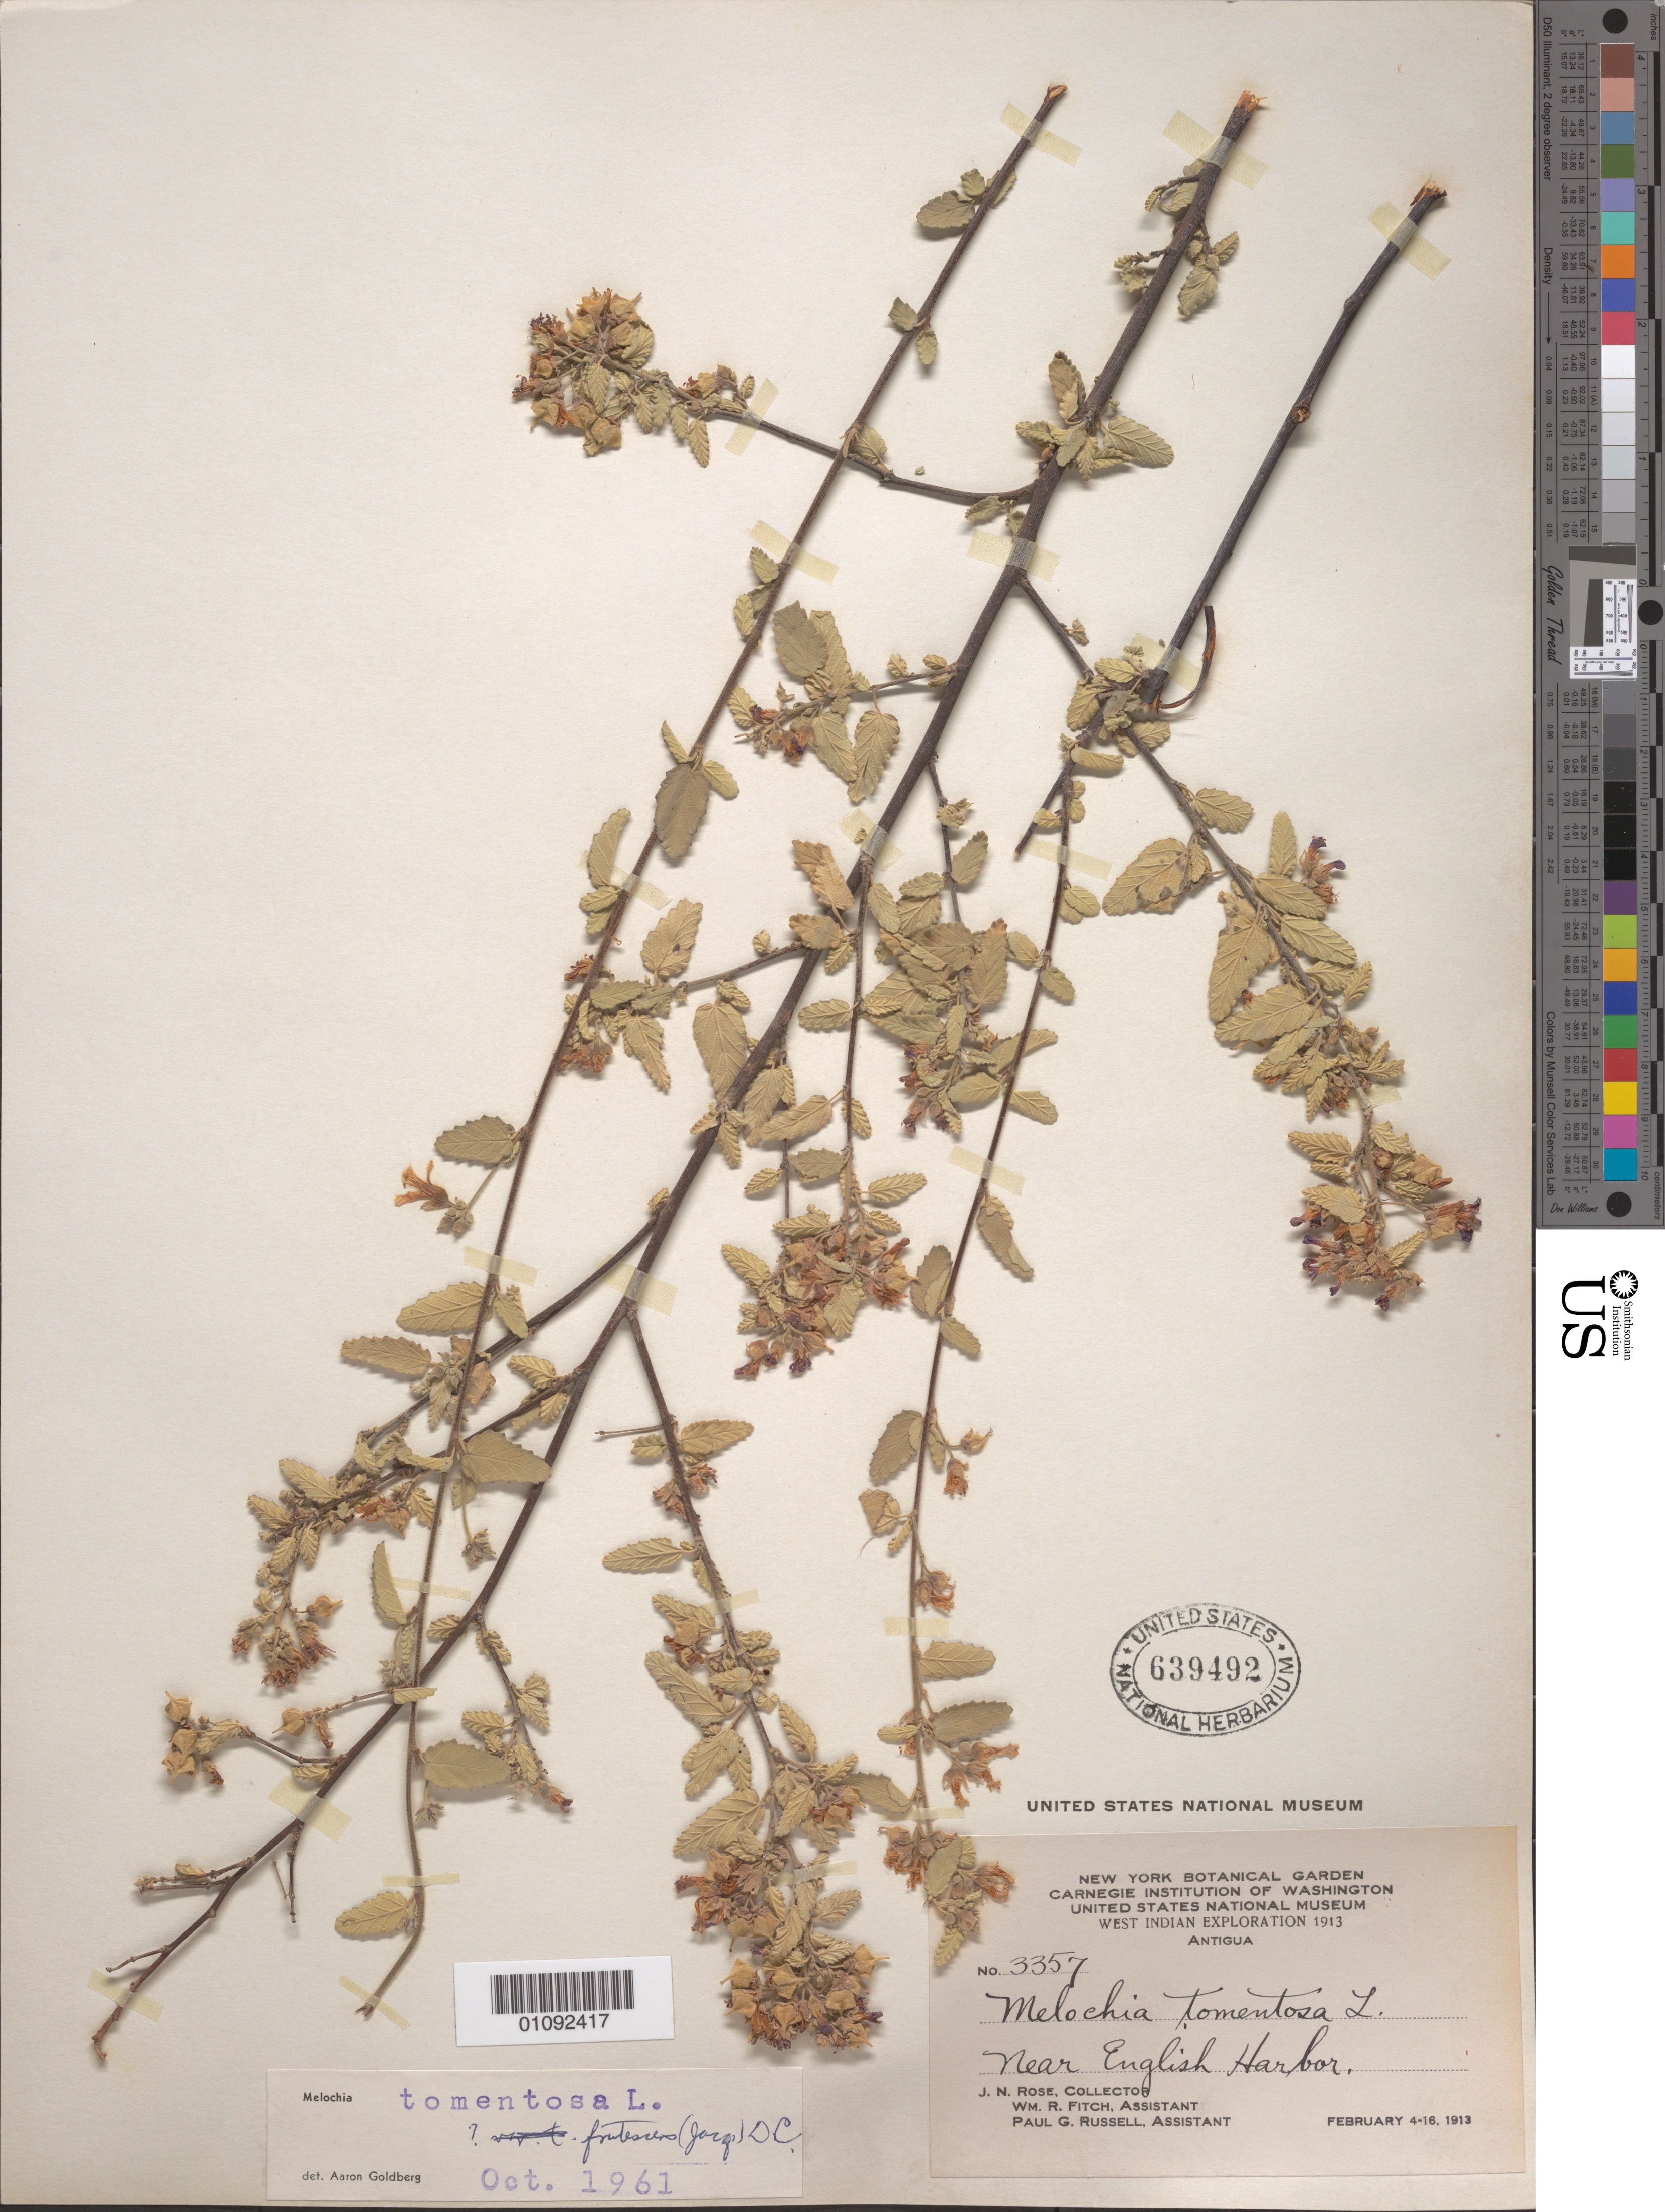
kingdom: Plantae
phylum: Tracheophyta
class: Magnoliopsida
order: Malvales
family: Malvaceae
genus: Melochia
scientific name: Melochia tomentosa var. frutescens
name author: DC.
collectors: J. N. Rose, W. R. Fitch & P. G. Russell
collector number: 3357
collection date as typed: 04 Feb 1913 to 16 Feb 1913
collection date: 1913-02-04/1913-02-16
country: Antigua and Barbuda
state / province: Saint Paul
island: Antigua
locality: Near English Harbor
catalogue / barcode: US 639492